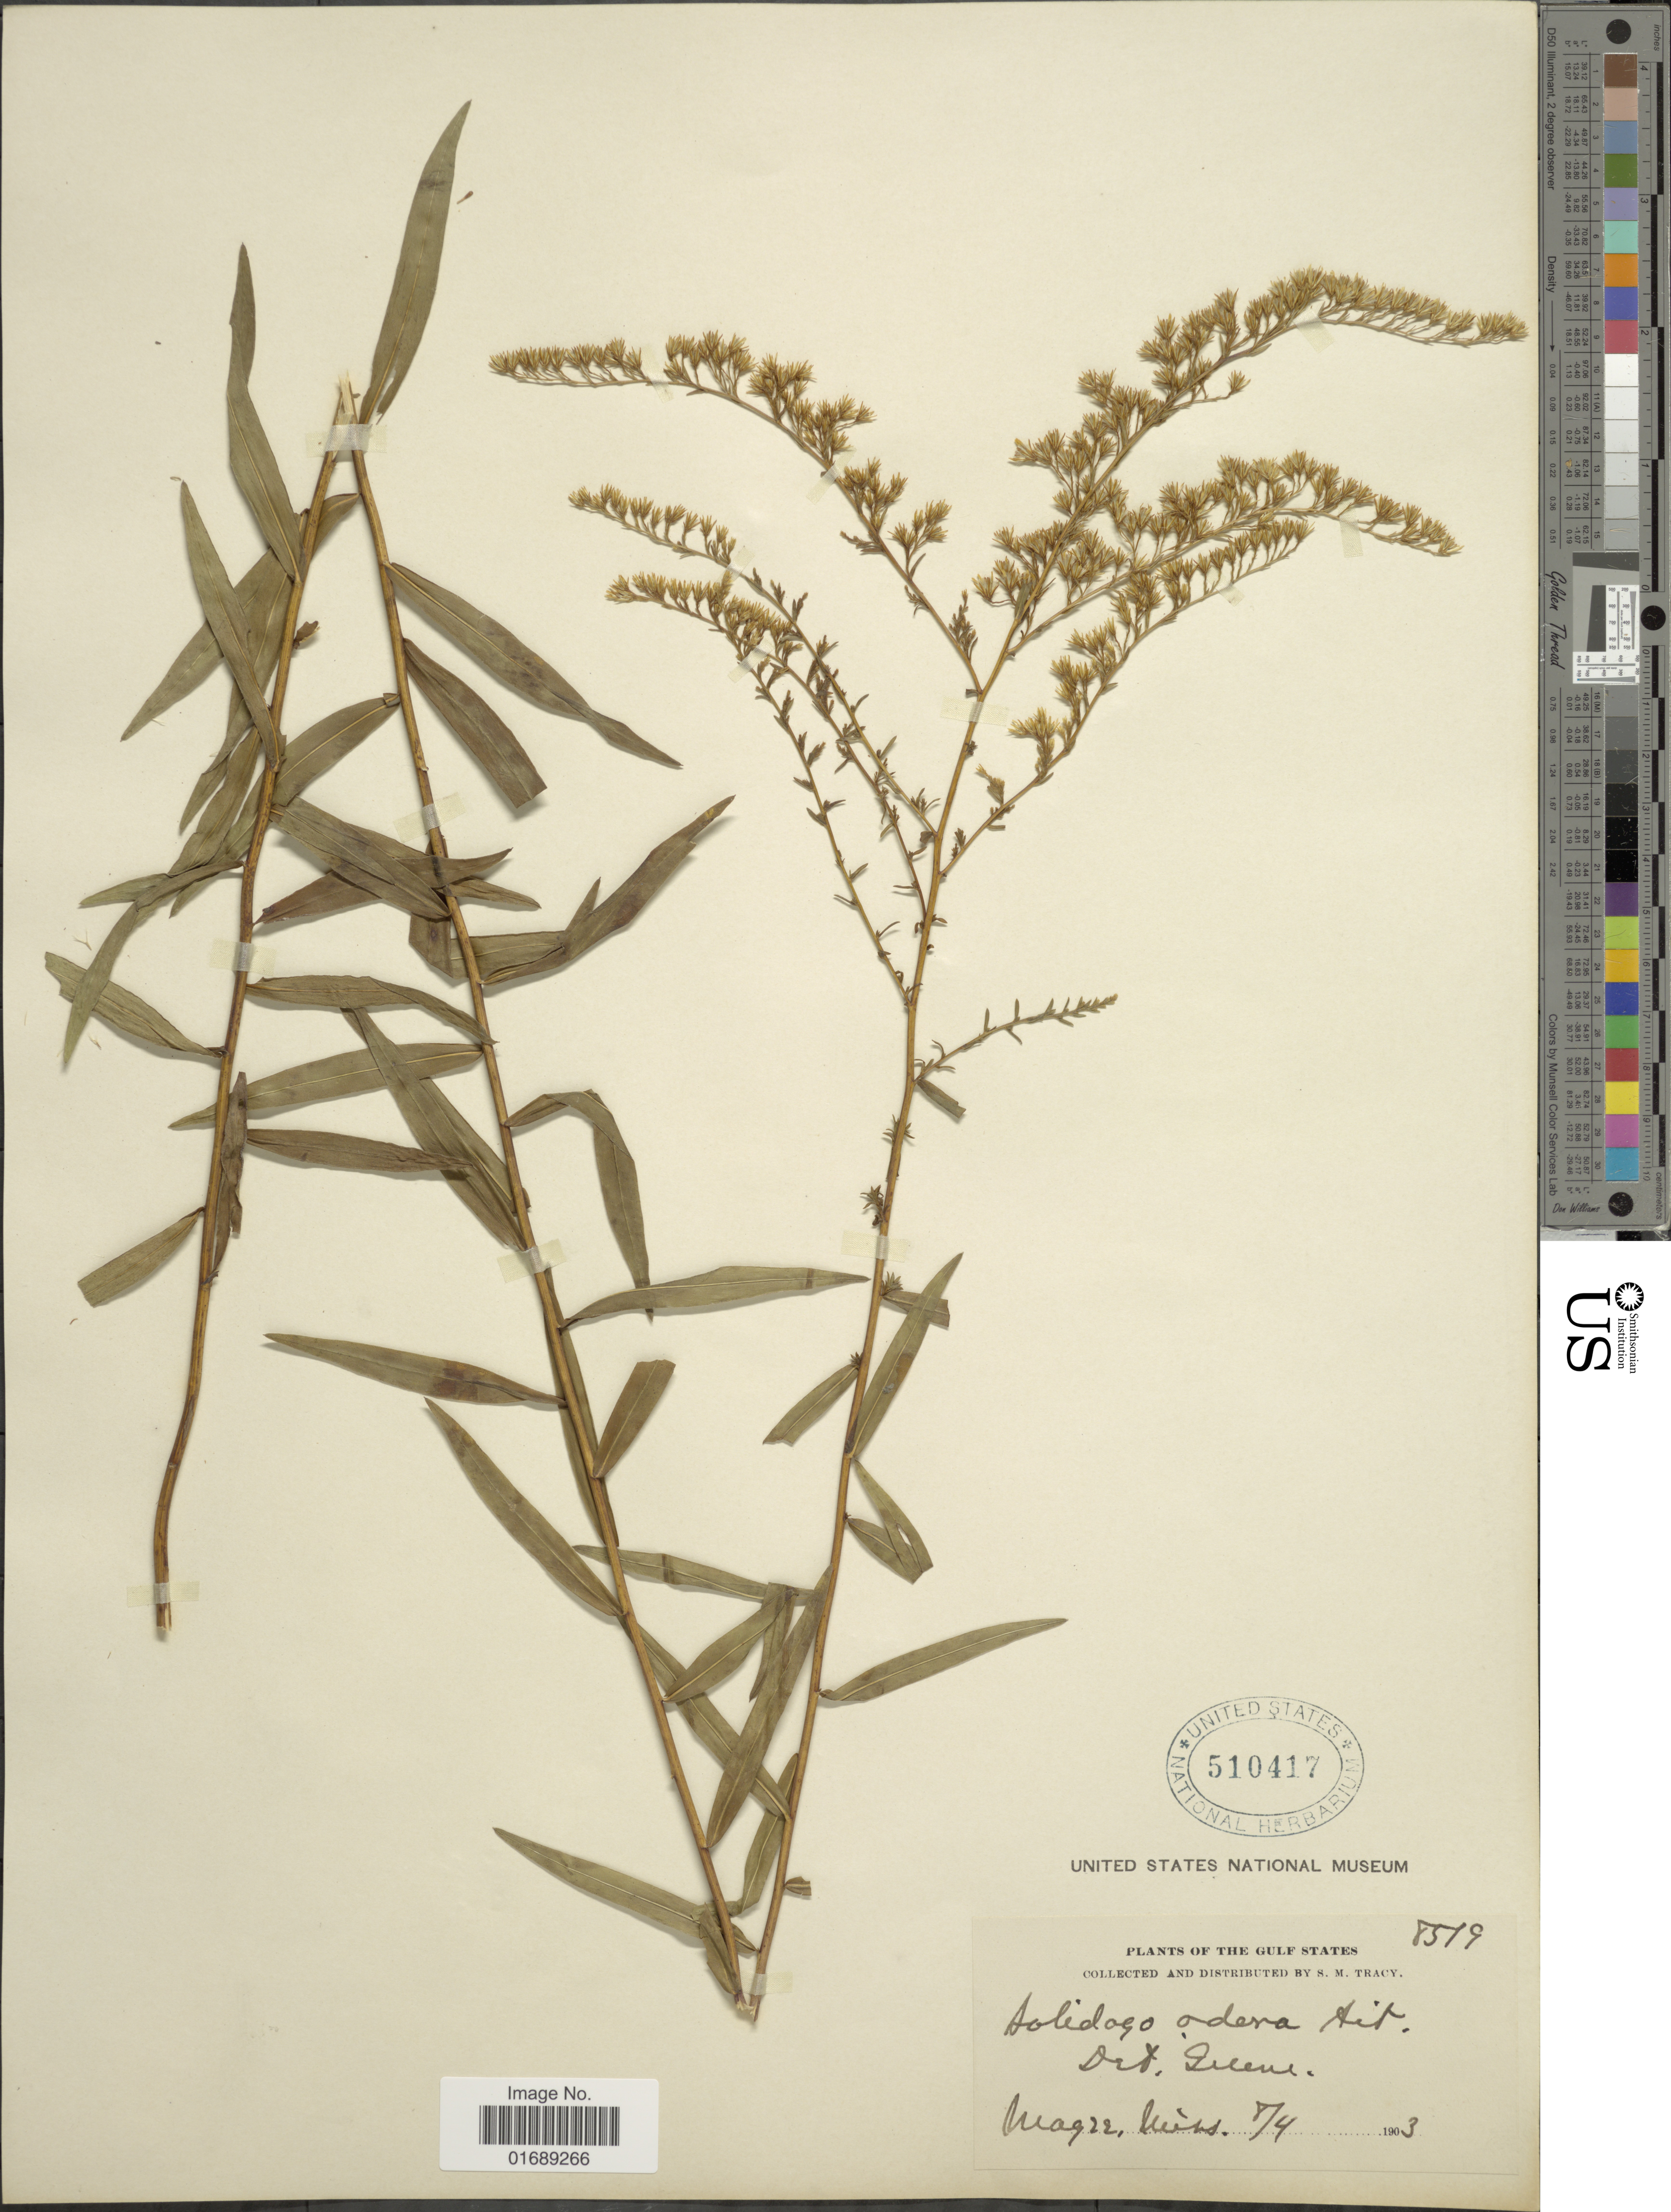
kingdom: Plantae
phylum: Tracheophyta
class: Magnoliopsida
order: Asterales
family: Asteraceae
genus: Solidago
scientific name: Solidago odora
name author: Aiton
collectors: S. M. Tracy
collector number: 8519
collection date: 1903-04-08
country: United States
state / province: Mississippi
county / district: Simpson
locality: Magee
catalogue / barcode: US 510417